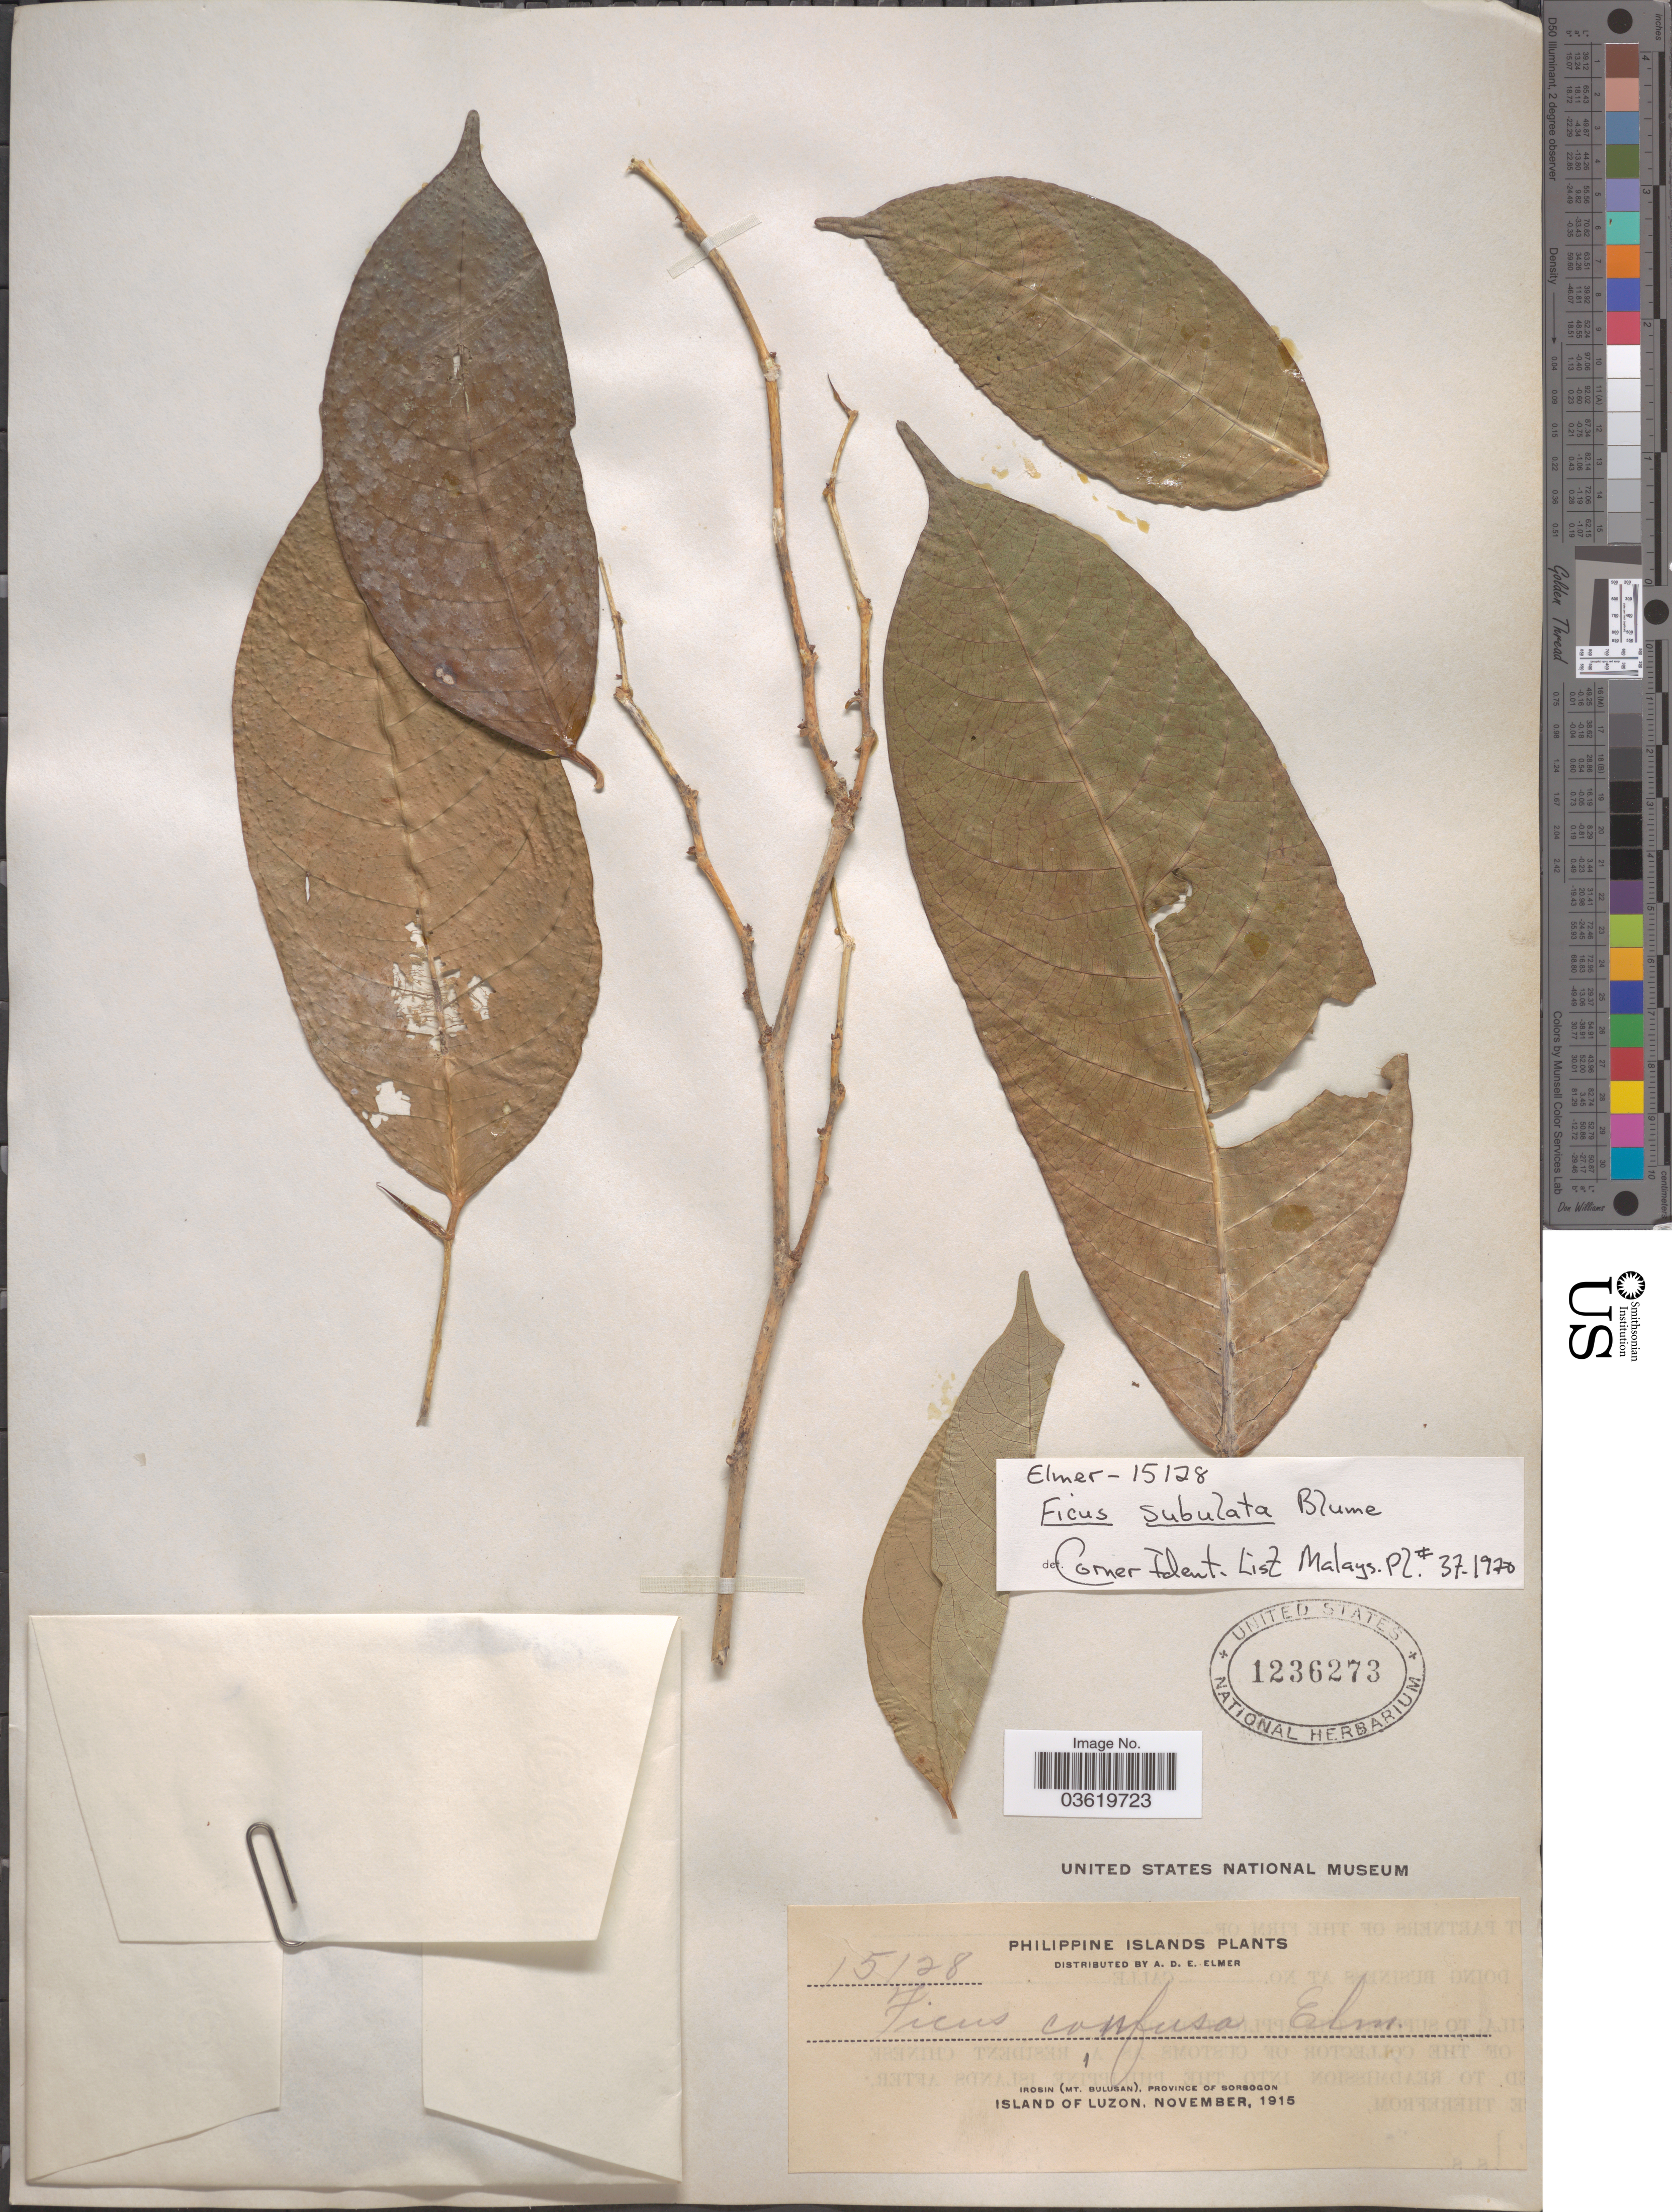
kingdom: Plantae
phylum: Tracheophyta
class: Magnoliopsida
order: Rosales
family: Moraceae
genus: Ficus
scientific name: Ficus subulata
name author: Blume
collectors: A. D. E. Elmer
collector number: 15128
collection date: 1915-11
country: Philippines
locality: Philippine Islands. Irosin (Mt. Bulusan), Province of Sorsogon. Island of Luzon.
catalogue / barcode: US 1236273